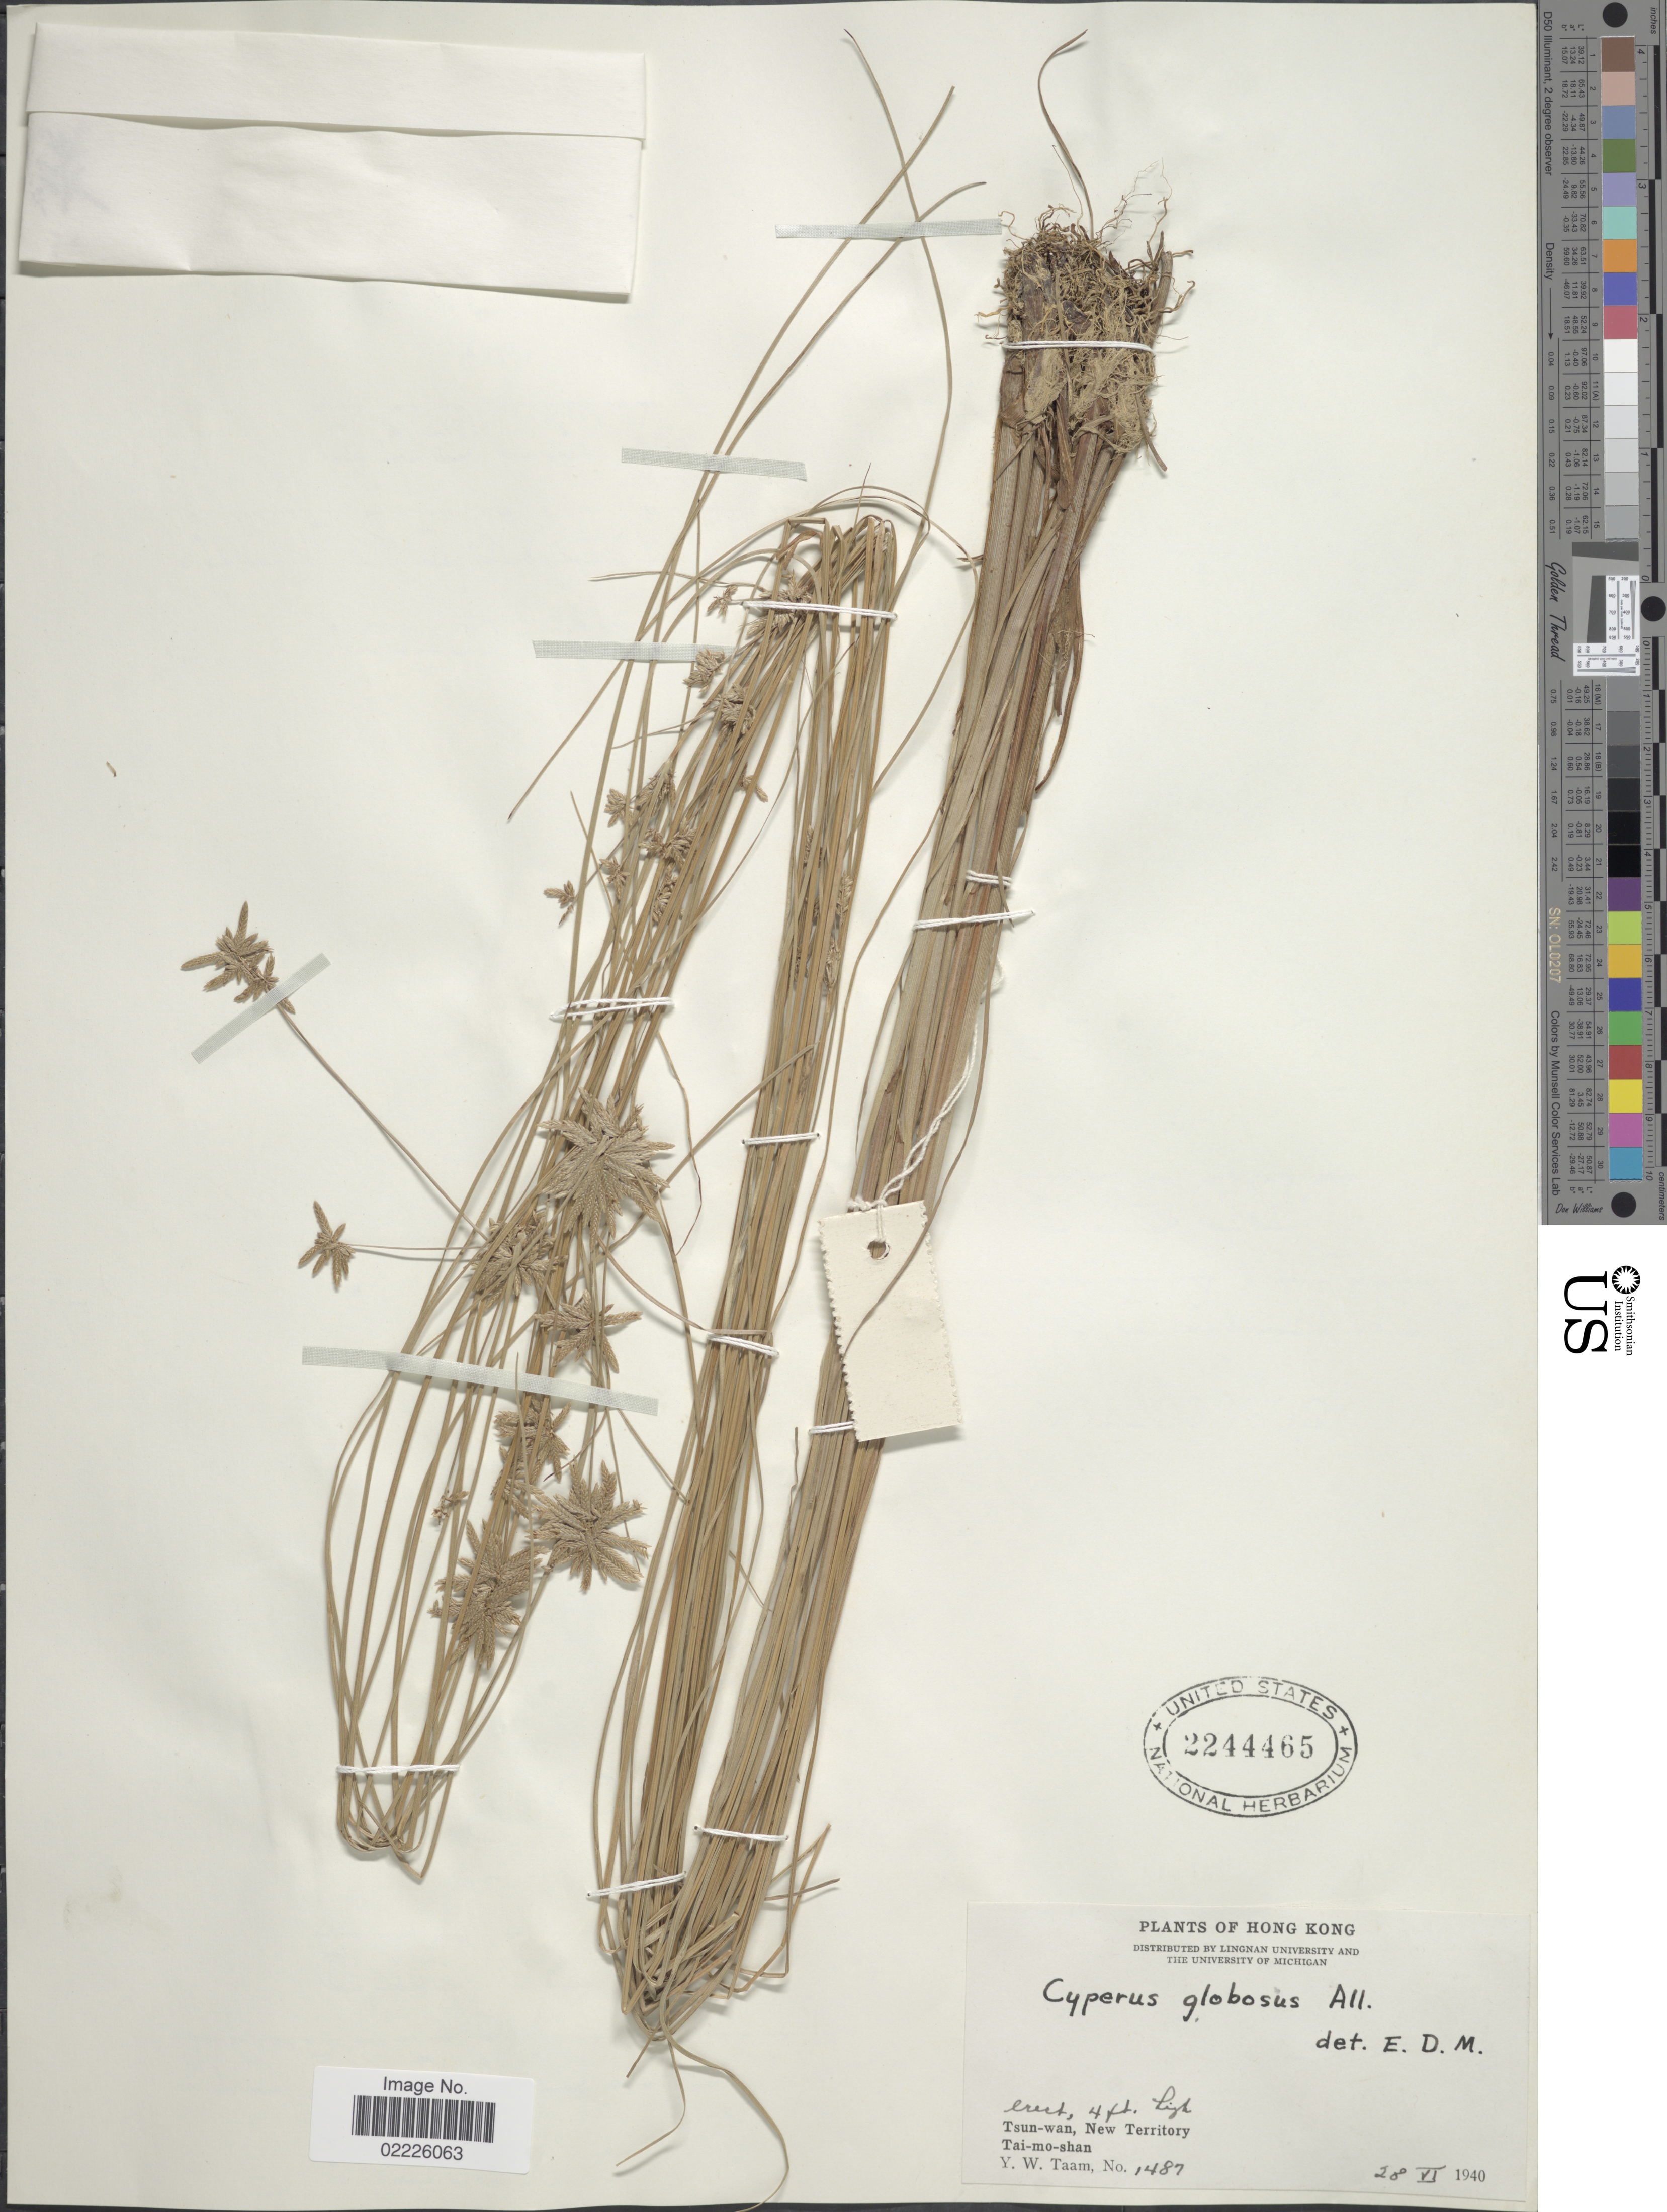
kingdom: Plantae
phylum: Tracheophyta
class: Liliopsida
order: Poales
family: Cyperaceae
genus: Cyperus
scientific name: Cyperus flavidus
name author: Retz.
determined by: Strong, Mark T., (BOT), Smithsonian Institution - National Museum of Natural History (UNITED STATES)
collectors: Y. W. Taam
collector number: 1487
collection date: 1940-06-28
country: China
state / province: Hong Kong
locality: Tsun-wan, New Territory, Tai-mo-shan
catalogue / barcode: US 2244465